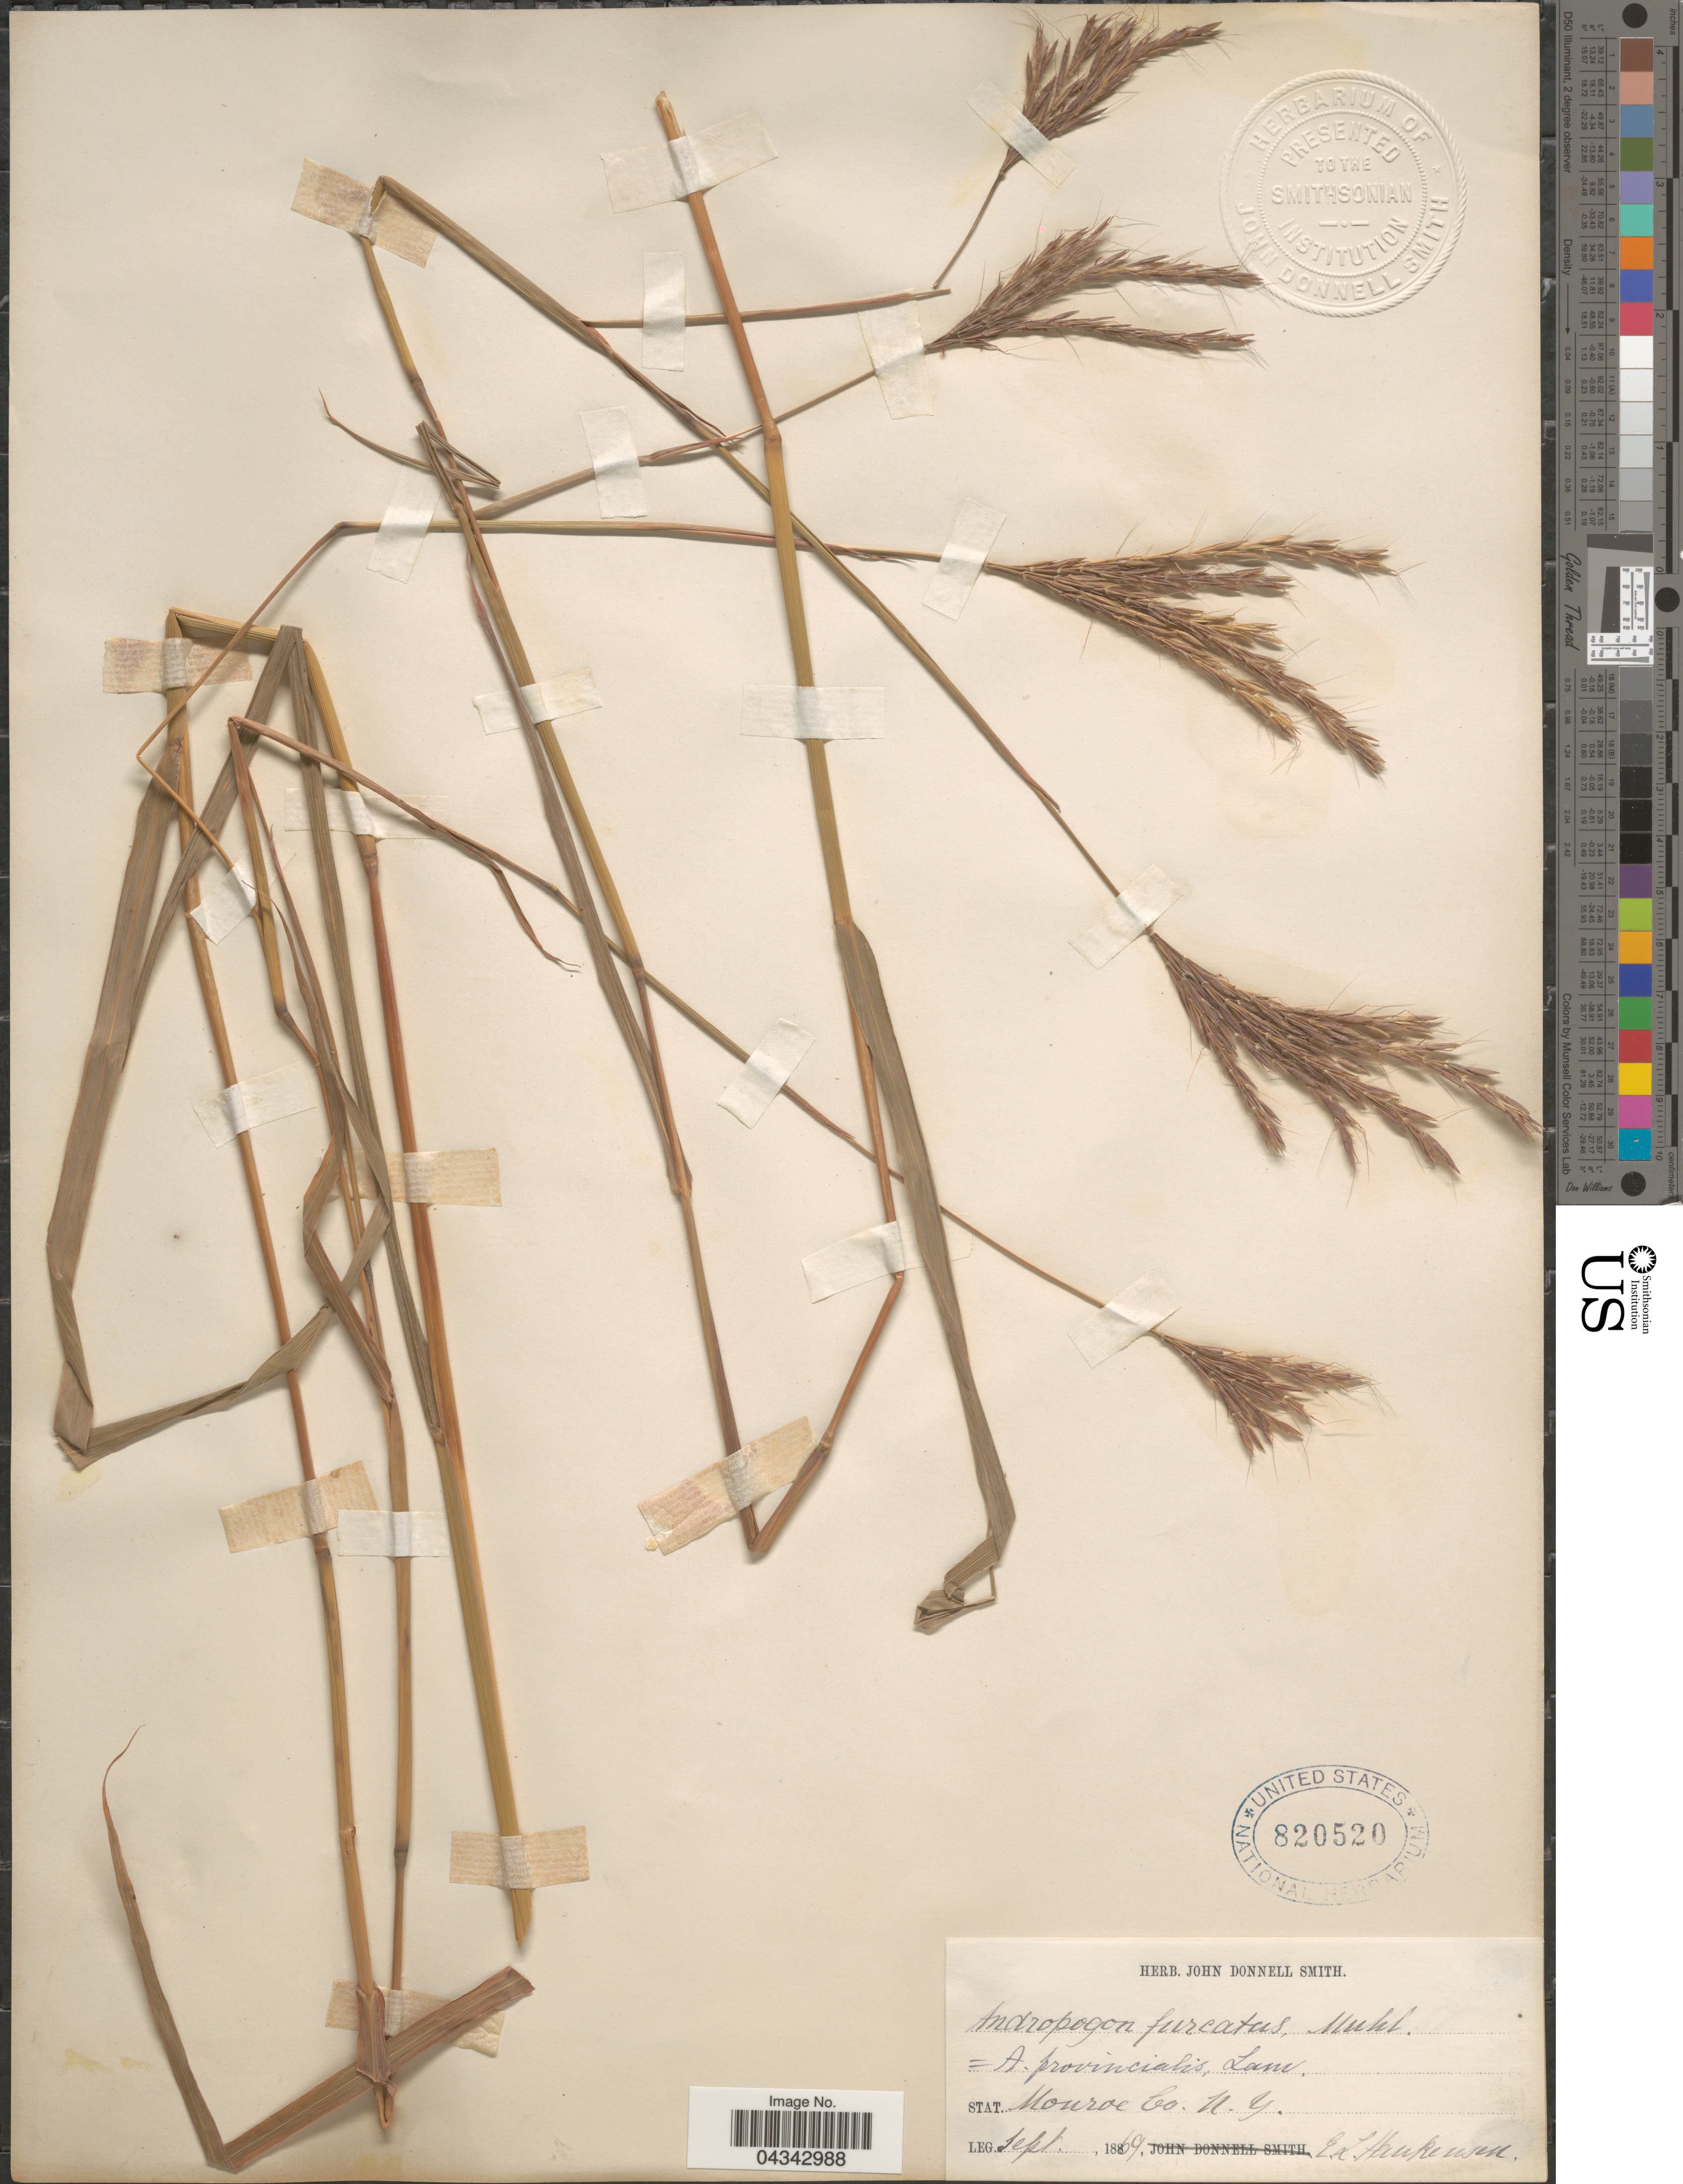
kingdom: Plantae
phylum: Tracheophyta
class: Liliopsida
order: Poales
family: Poaceae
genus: Andropogon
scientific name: Andropogon gerardii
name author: Vitman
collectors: E. Hankenson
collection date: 1869-09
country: United States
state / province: New York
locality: Stat. Monroe Co.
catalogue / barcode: US 820520